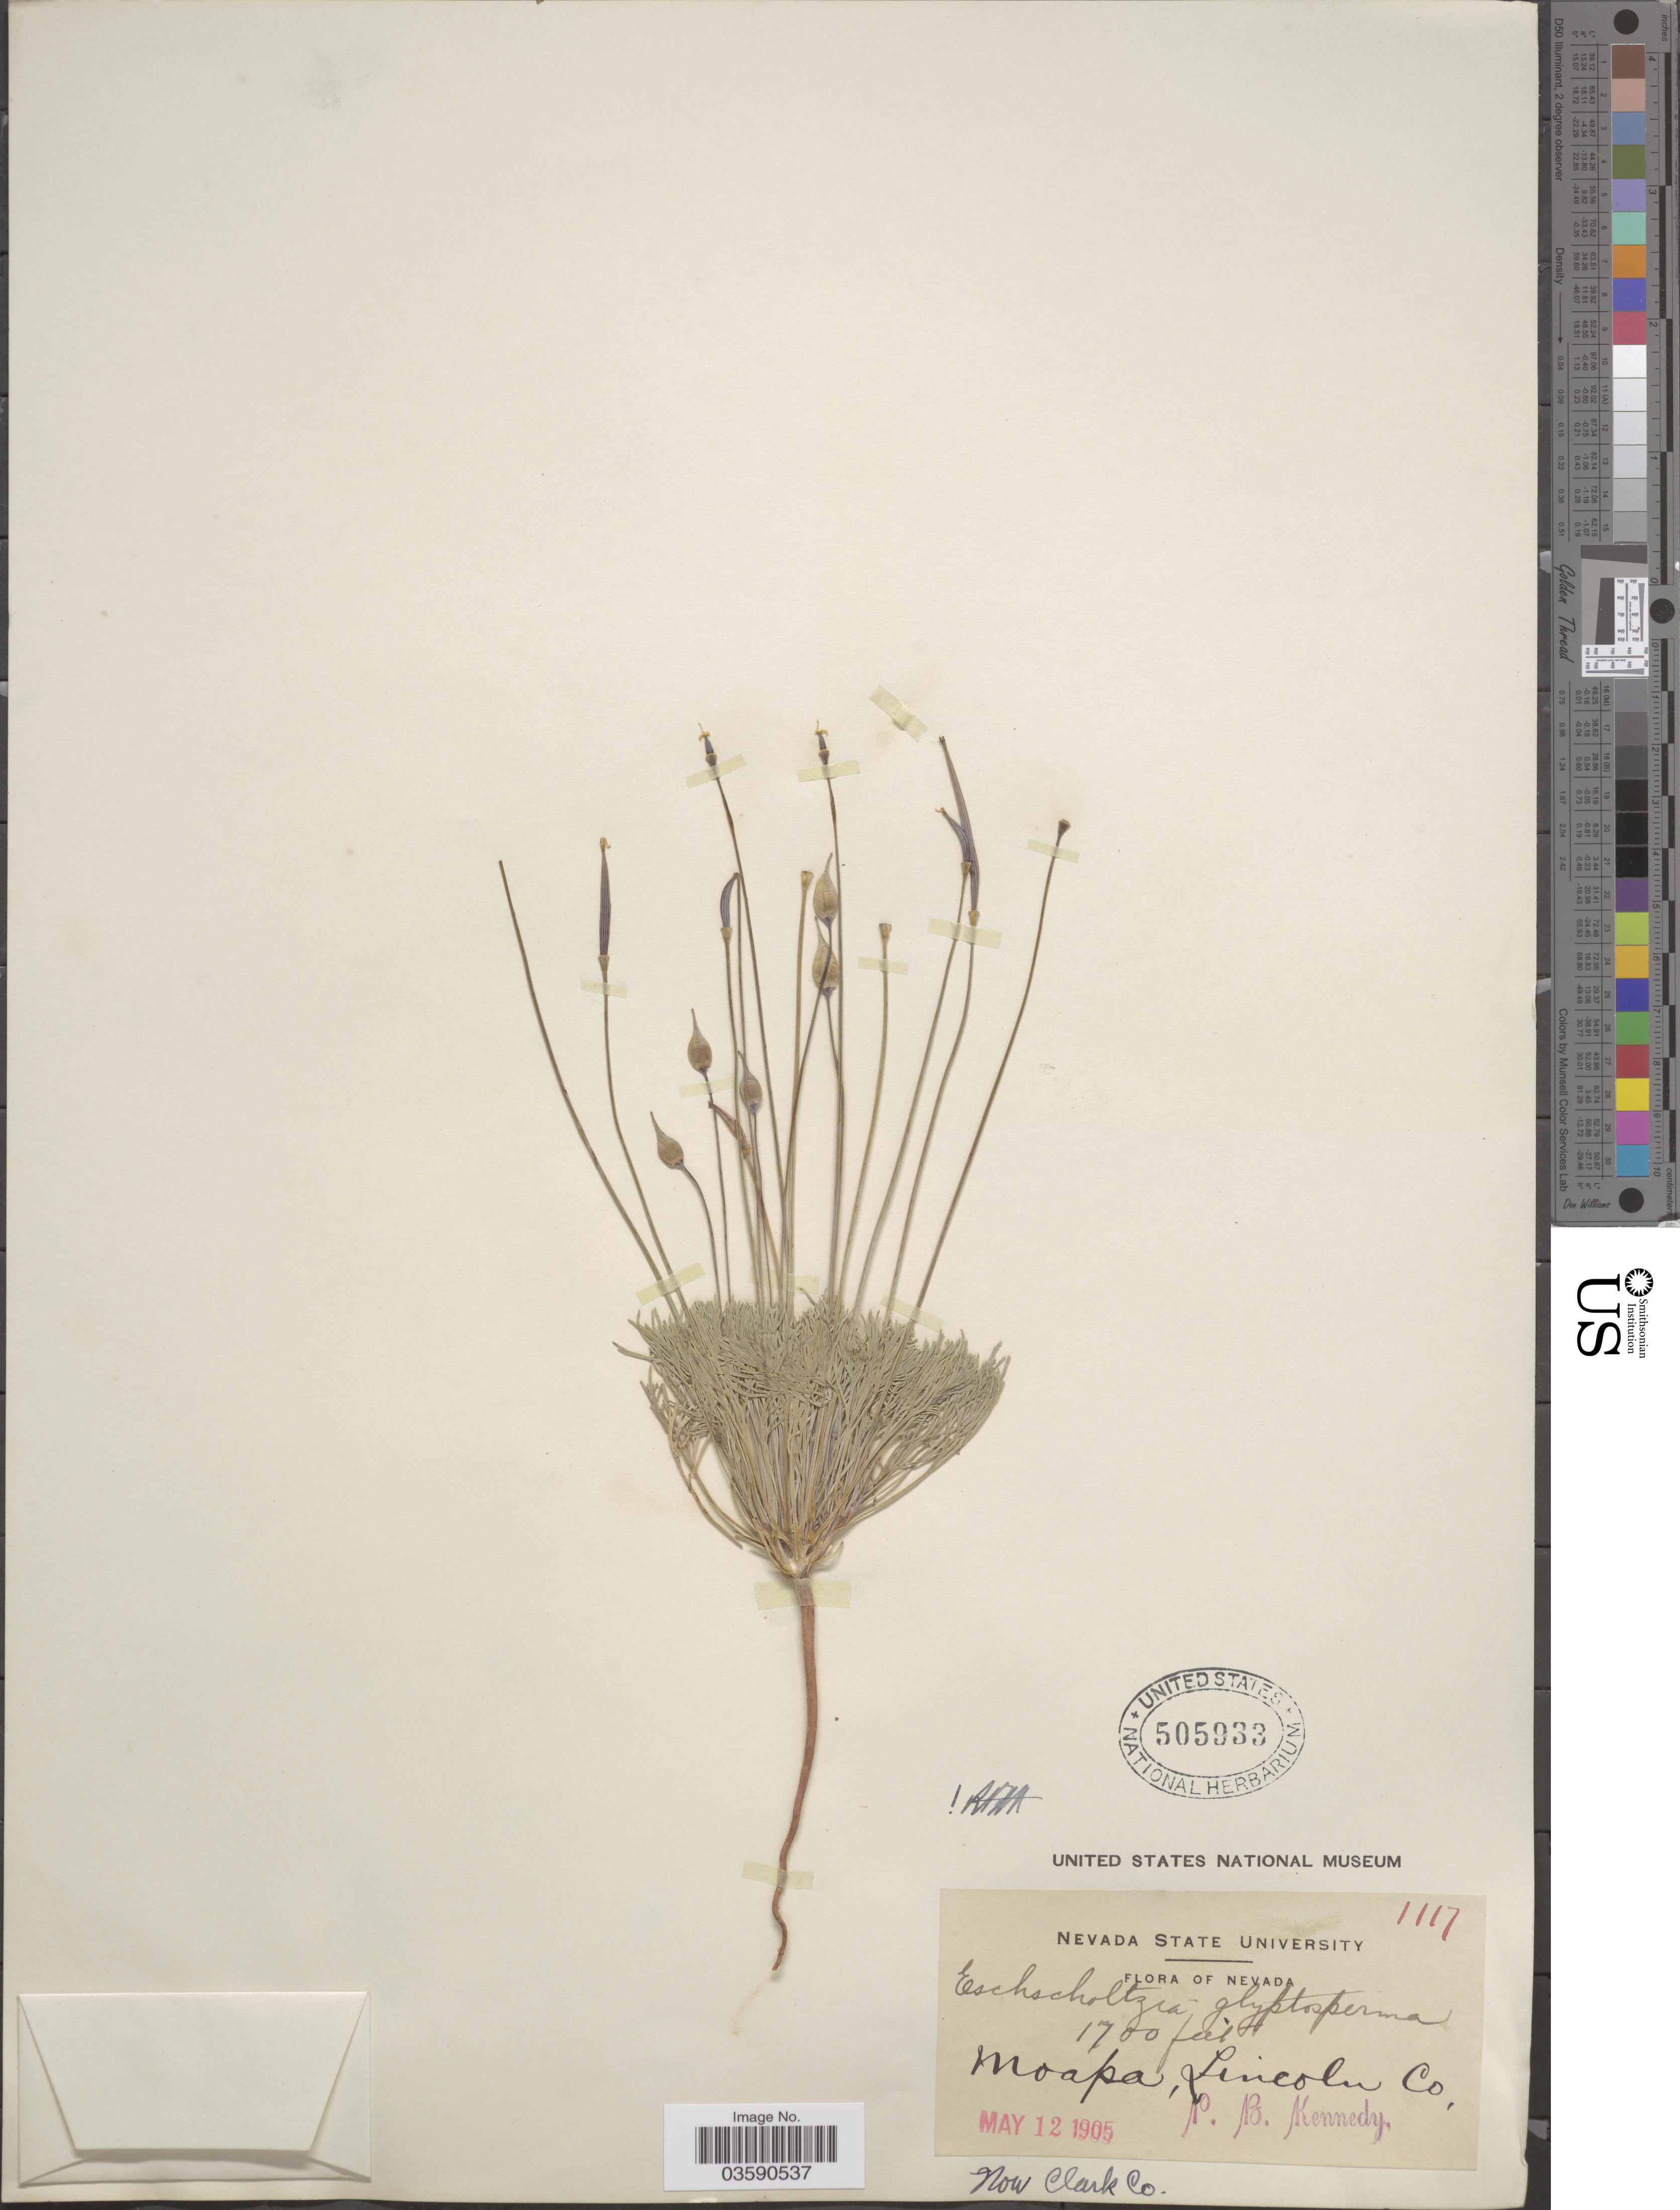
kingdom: Plantae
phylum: Tracheophyta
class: Magnoliopsida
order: Ranunculales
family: Papaveraceae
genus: Eschscholzia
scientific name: Eschscholzia glyptosperma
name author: Greene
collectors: P. B. Kennedy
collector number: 1117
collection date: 1905-05-12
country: United States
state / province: Nevada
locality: Moapa, Lincoln Co. Now Clark Co.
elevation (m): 518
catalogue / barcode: US 505933